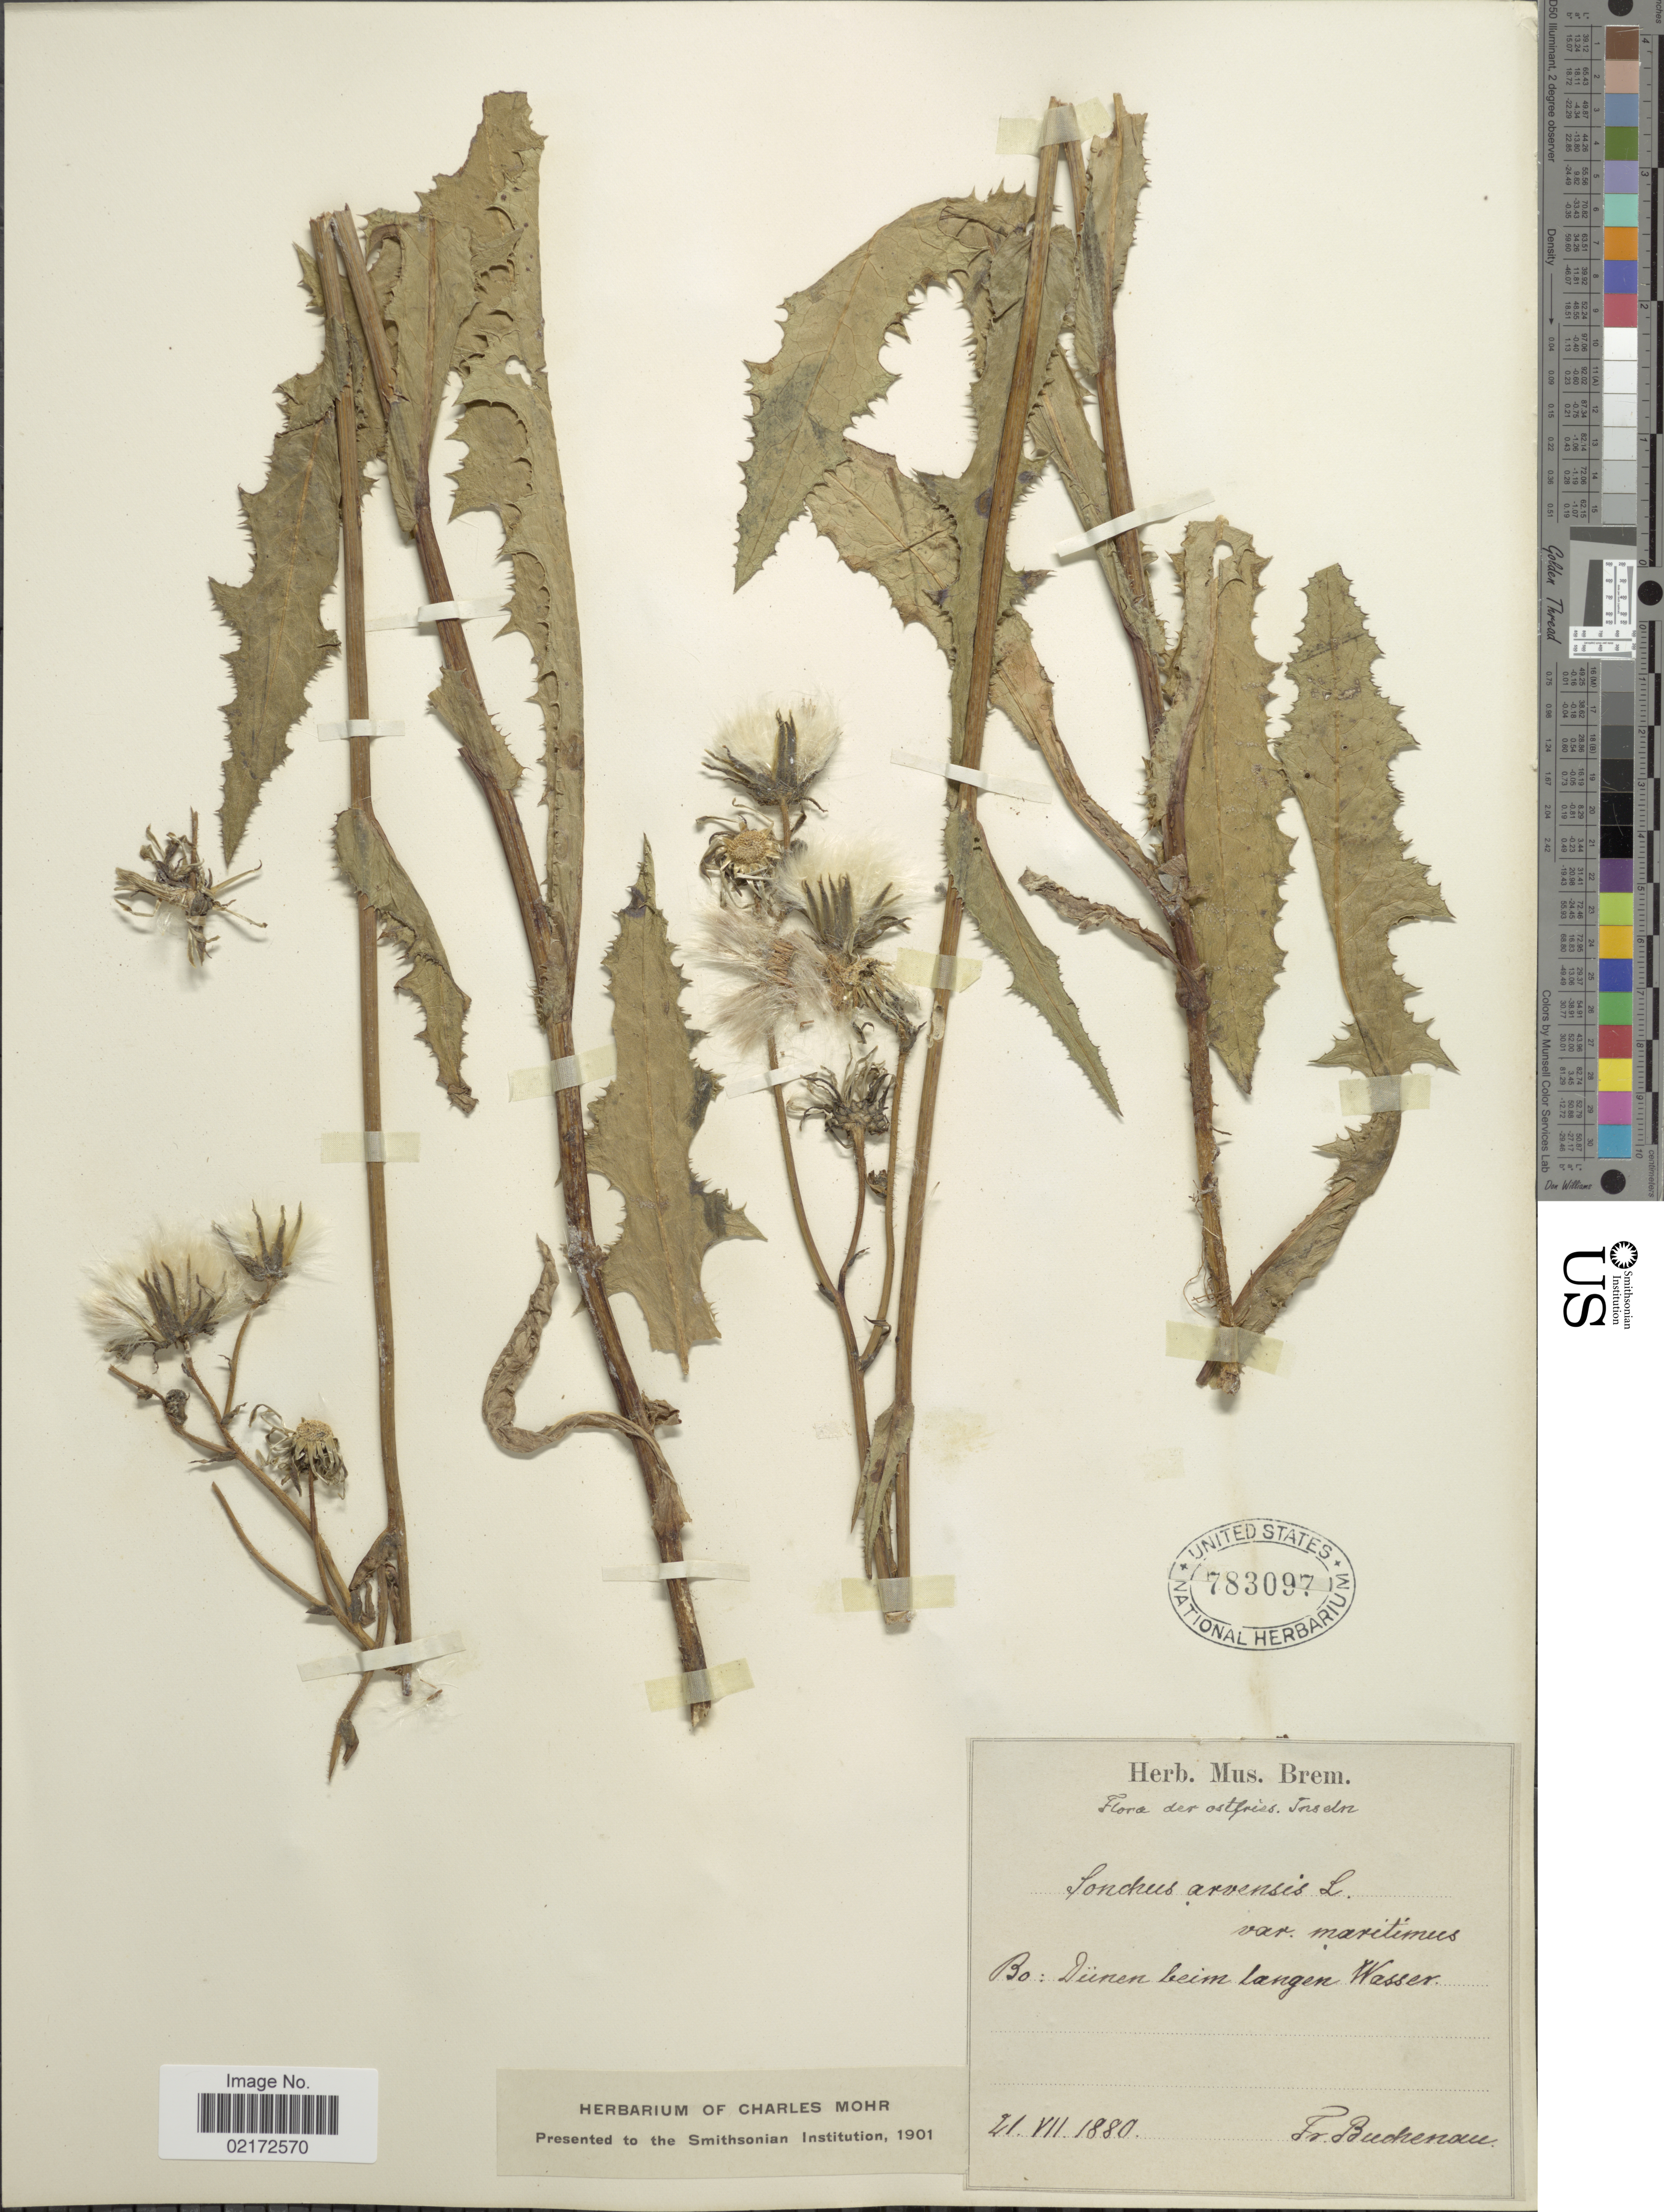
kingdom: Plantae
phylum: Tracheophyta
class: Magnoliopsida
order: Asterales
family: Asteraceae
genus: Sonchus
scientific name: Sonchus maritimus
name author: L.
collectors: F. Buchenau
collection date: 1880-07-21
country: Germany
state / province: Niedersachsen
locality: Bo: Dünen beim langen Wasser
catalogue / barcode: US 783097